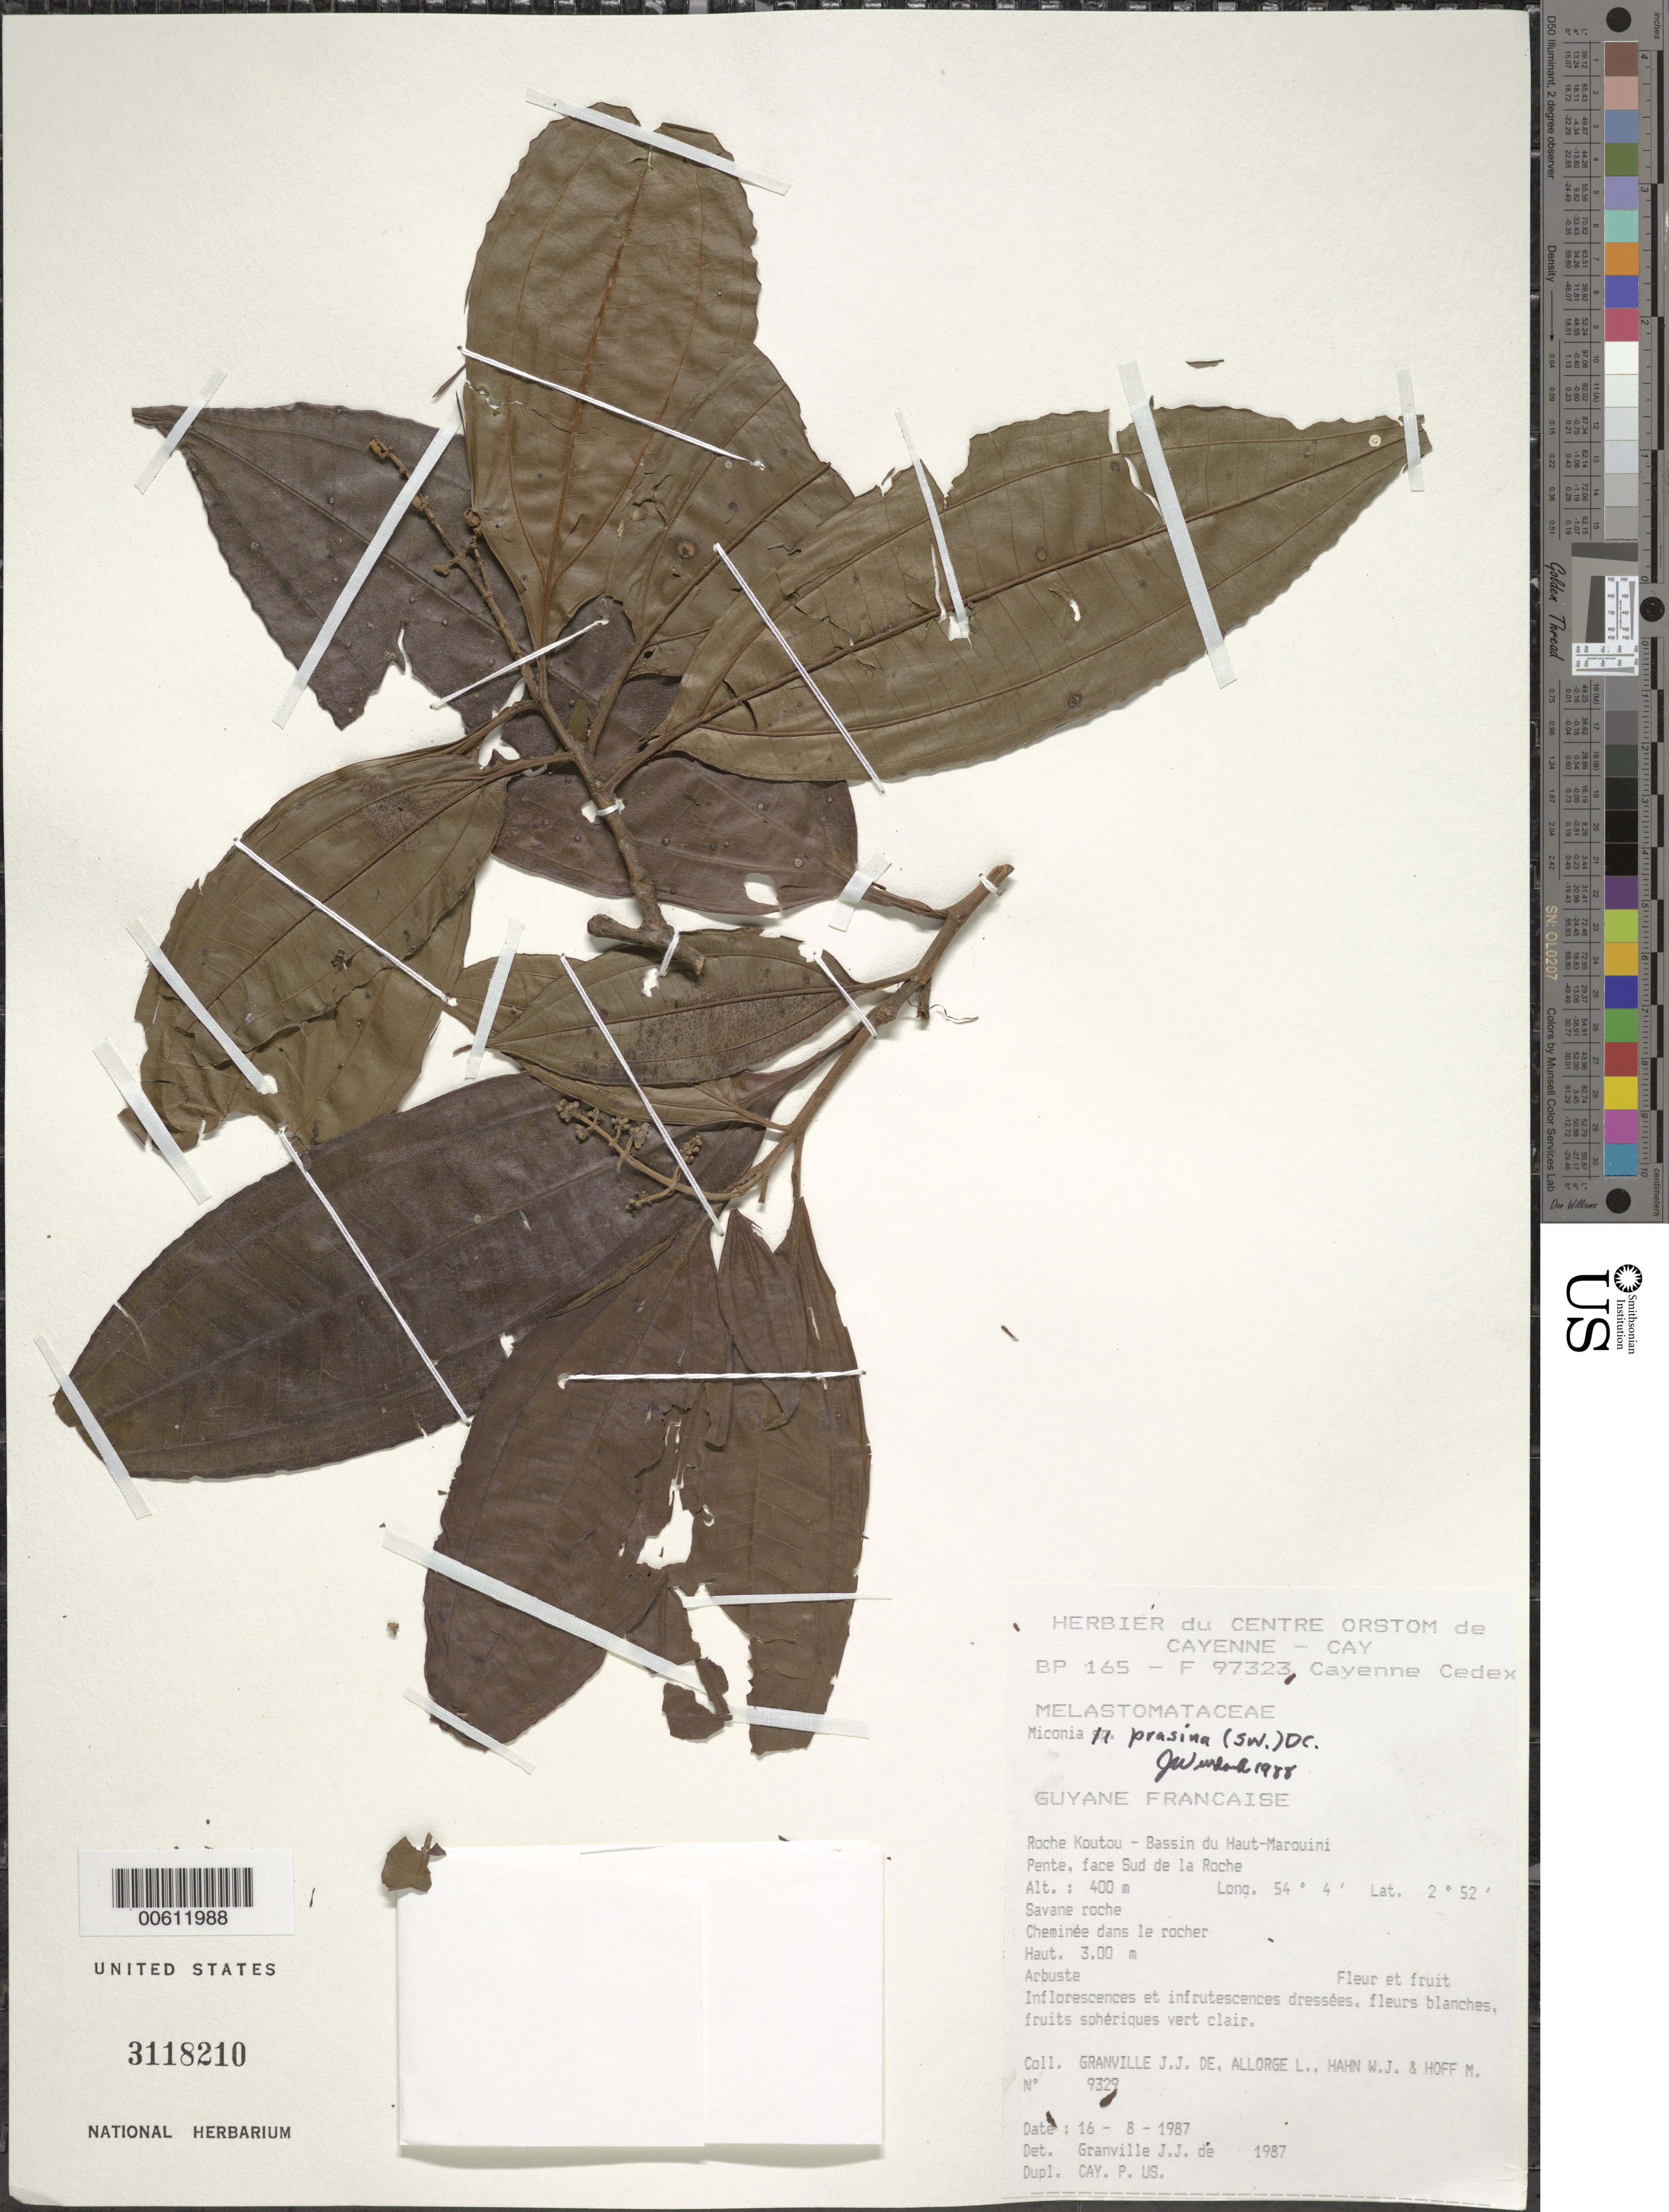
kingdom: Plantae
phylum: Tracheophyta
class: Magnoliopsida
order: Myrtales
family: Melastomataceae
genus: Miconia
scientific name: Miconia prasina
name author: (Sw.) DC.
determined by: Wurdack, John J., (US), US (UNITED STATES)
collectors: J.-J. de Granville, L. Allorge, W. J. Hahn & M. Hoff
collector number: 9329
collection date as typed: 16-Aug-87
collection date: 1987-08-16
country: French Guiana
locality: Roche Koutou, Bassin du Haut-Marouini. Pente, face surd de la Roche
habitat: Savane roche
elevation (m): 400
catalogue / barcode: US 3118210